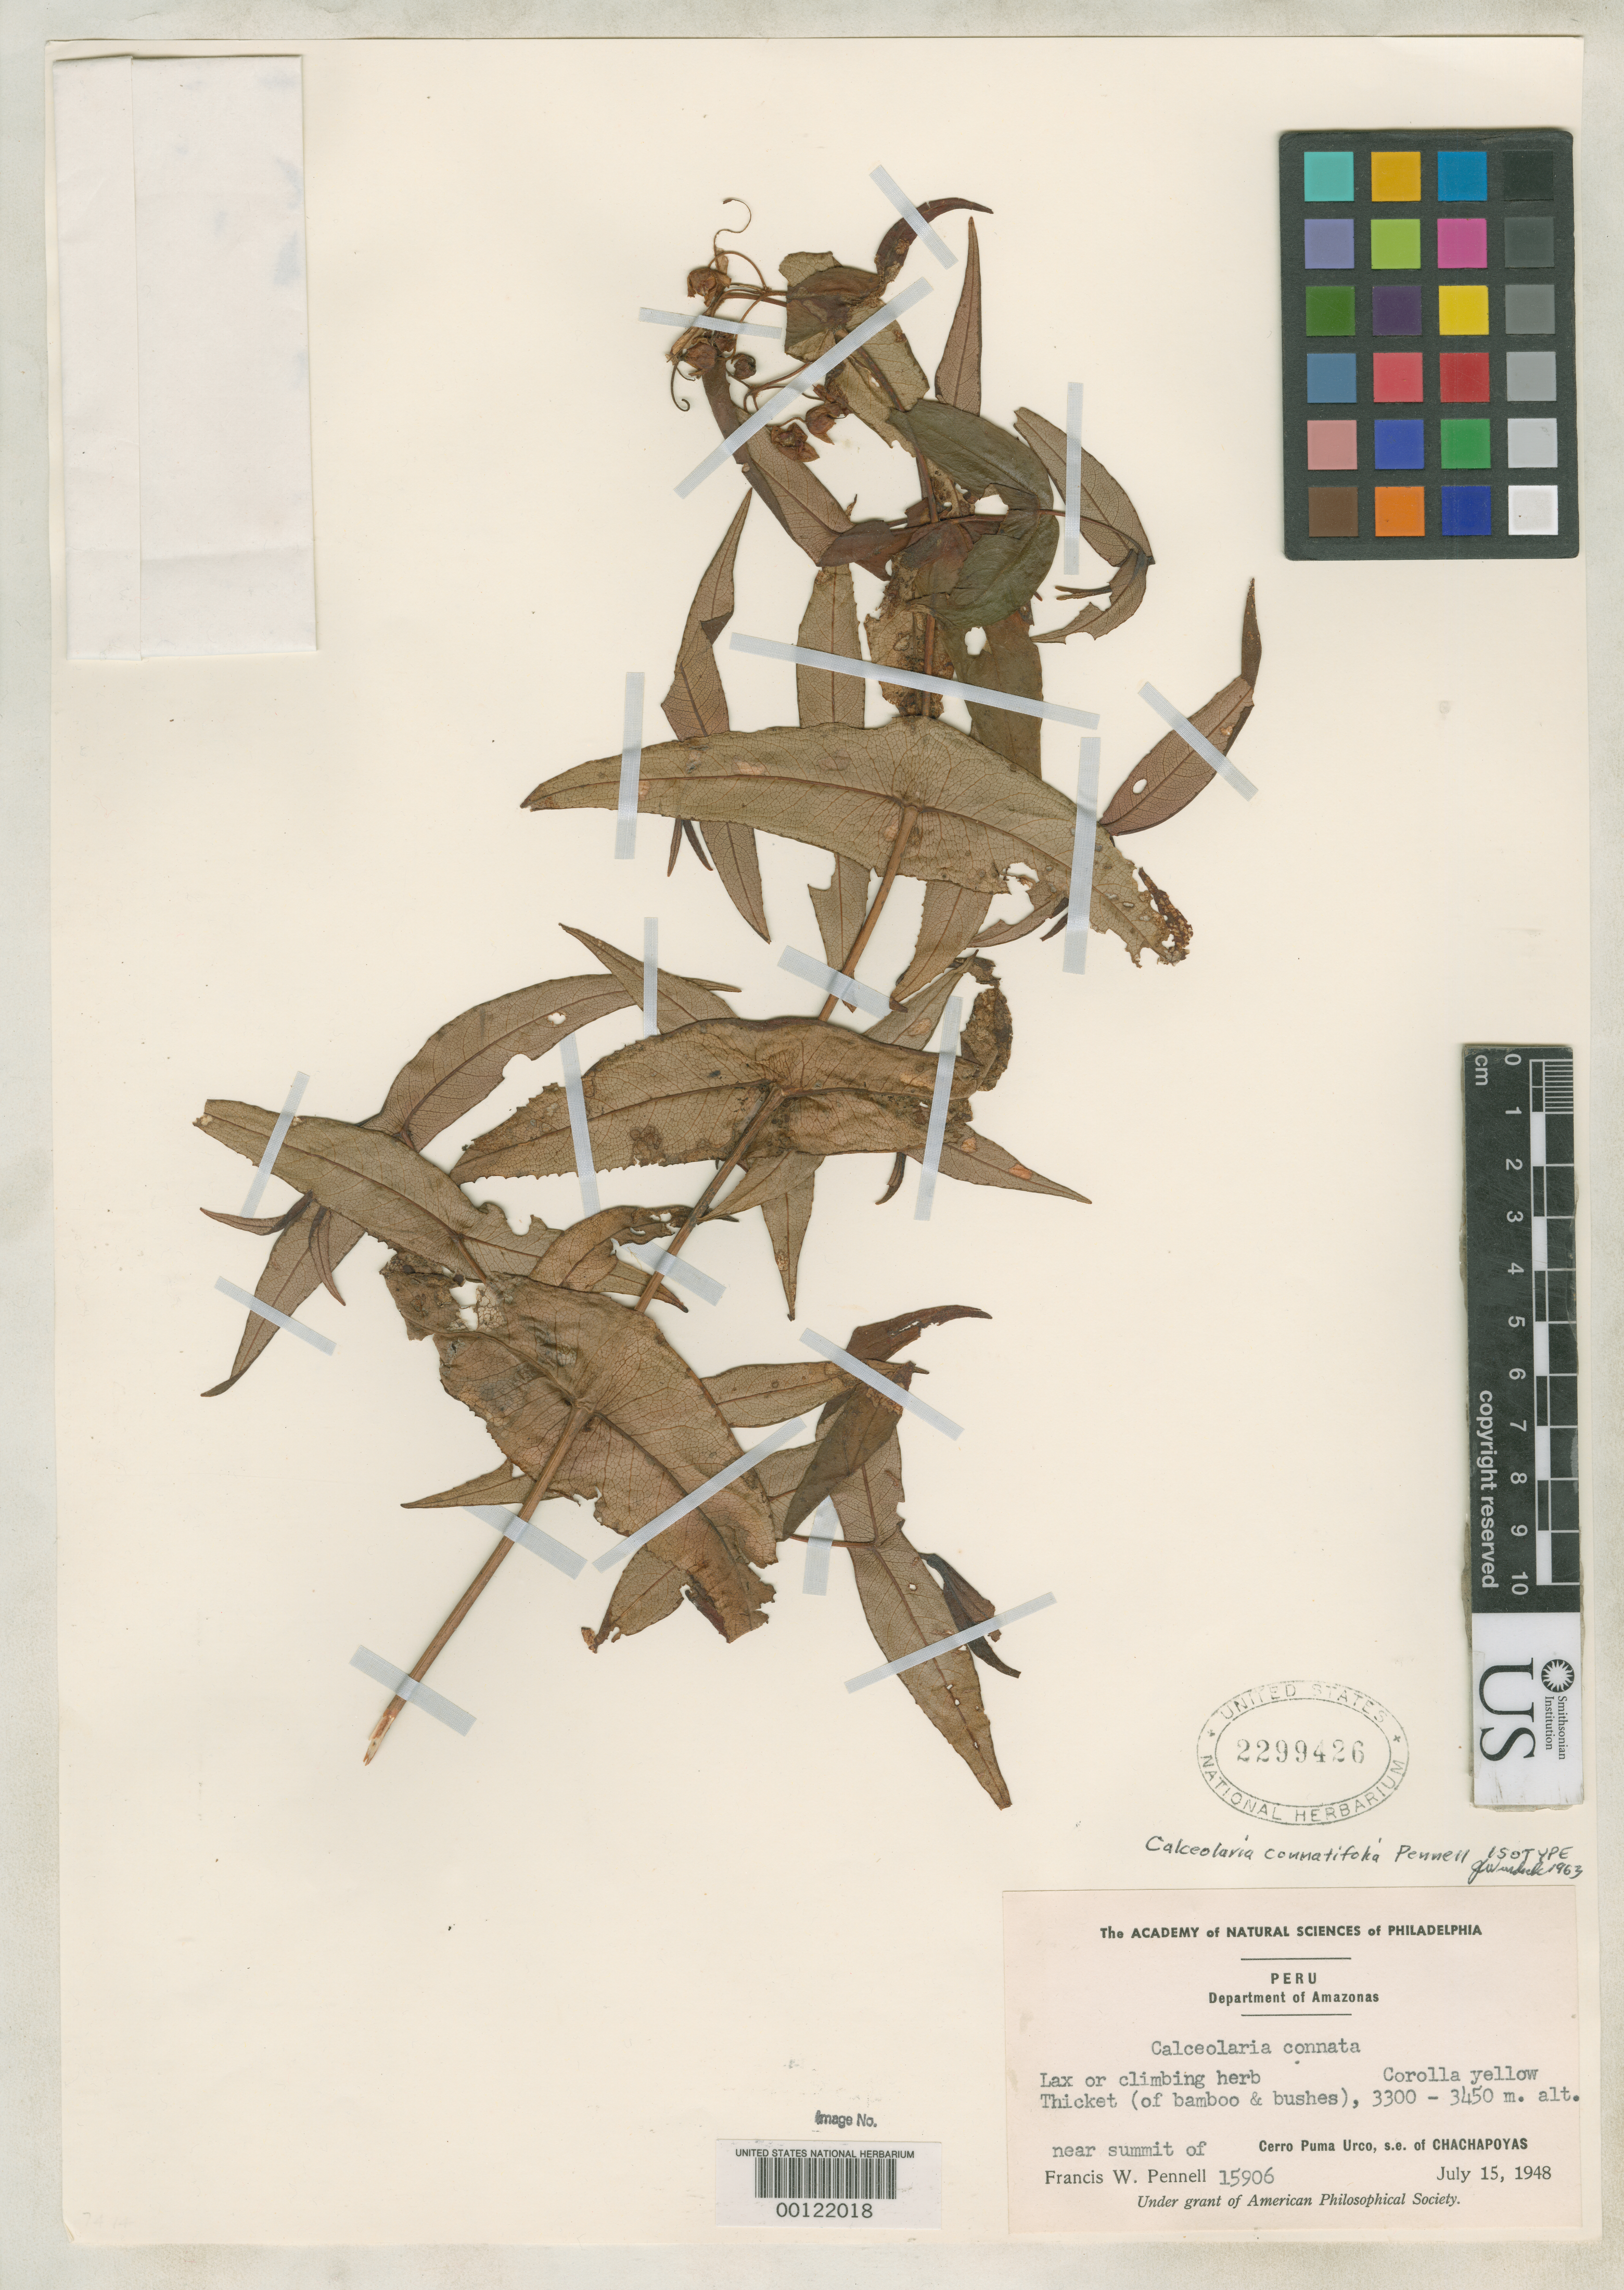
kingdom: Plantae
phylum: Tracheophyta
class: Magnoliopsida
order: Lamiales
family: Calceolariaceae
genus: Calceolaria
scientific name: Calceolaria connatifolia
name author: Pennell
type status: Isotype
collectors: F. W. Pennell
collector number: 15906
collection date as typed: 15 Jul 1948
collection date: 1948-07-15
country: Peru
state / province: Amazonas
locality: Cerro Pumaurcu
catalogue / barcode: US 2299426